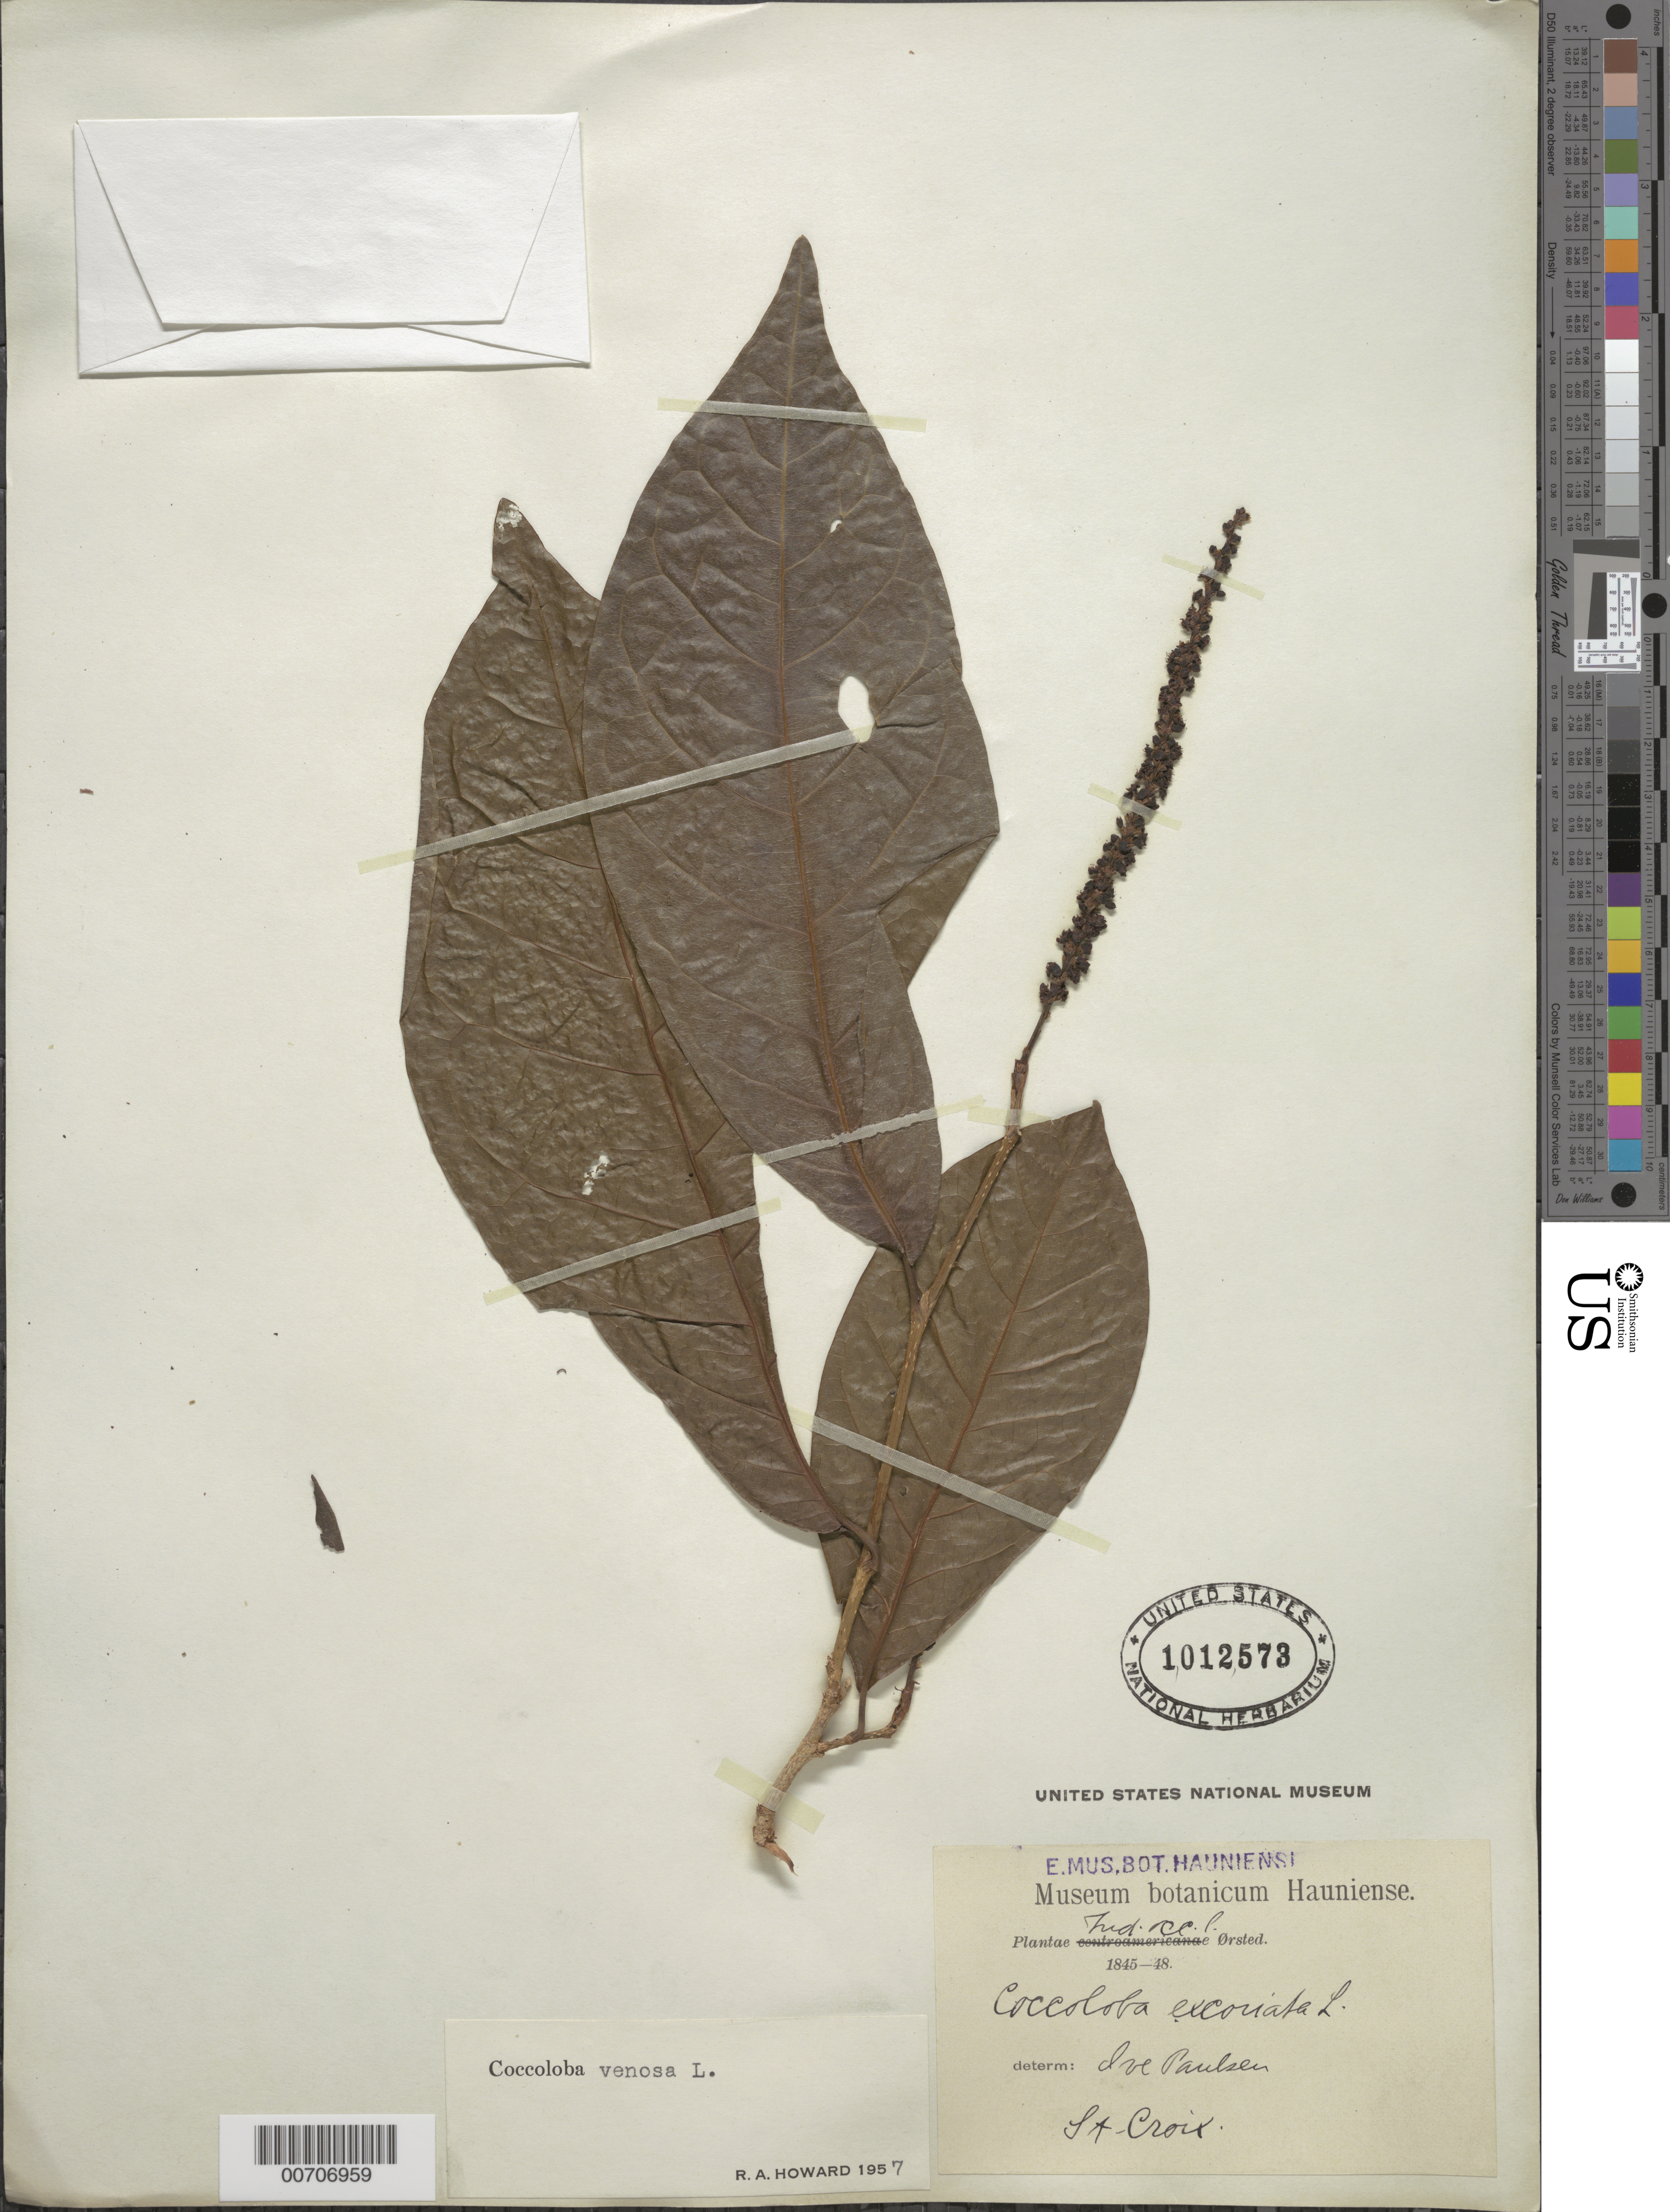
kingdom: Plantae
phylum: Tracheophyta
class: Magnoliopsida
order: Caryophyllales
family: Polygonaceae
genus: Coccoloba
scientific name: Coccoloba venosa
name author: L.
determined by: Howard, R. A.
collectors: A. S. Oersted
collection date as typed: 1845 to -- --- 1848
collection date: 1845/1848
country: U.S. Virgin Islands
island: St. Croix Island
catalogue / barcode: US 1012573